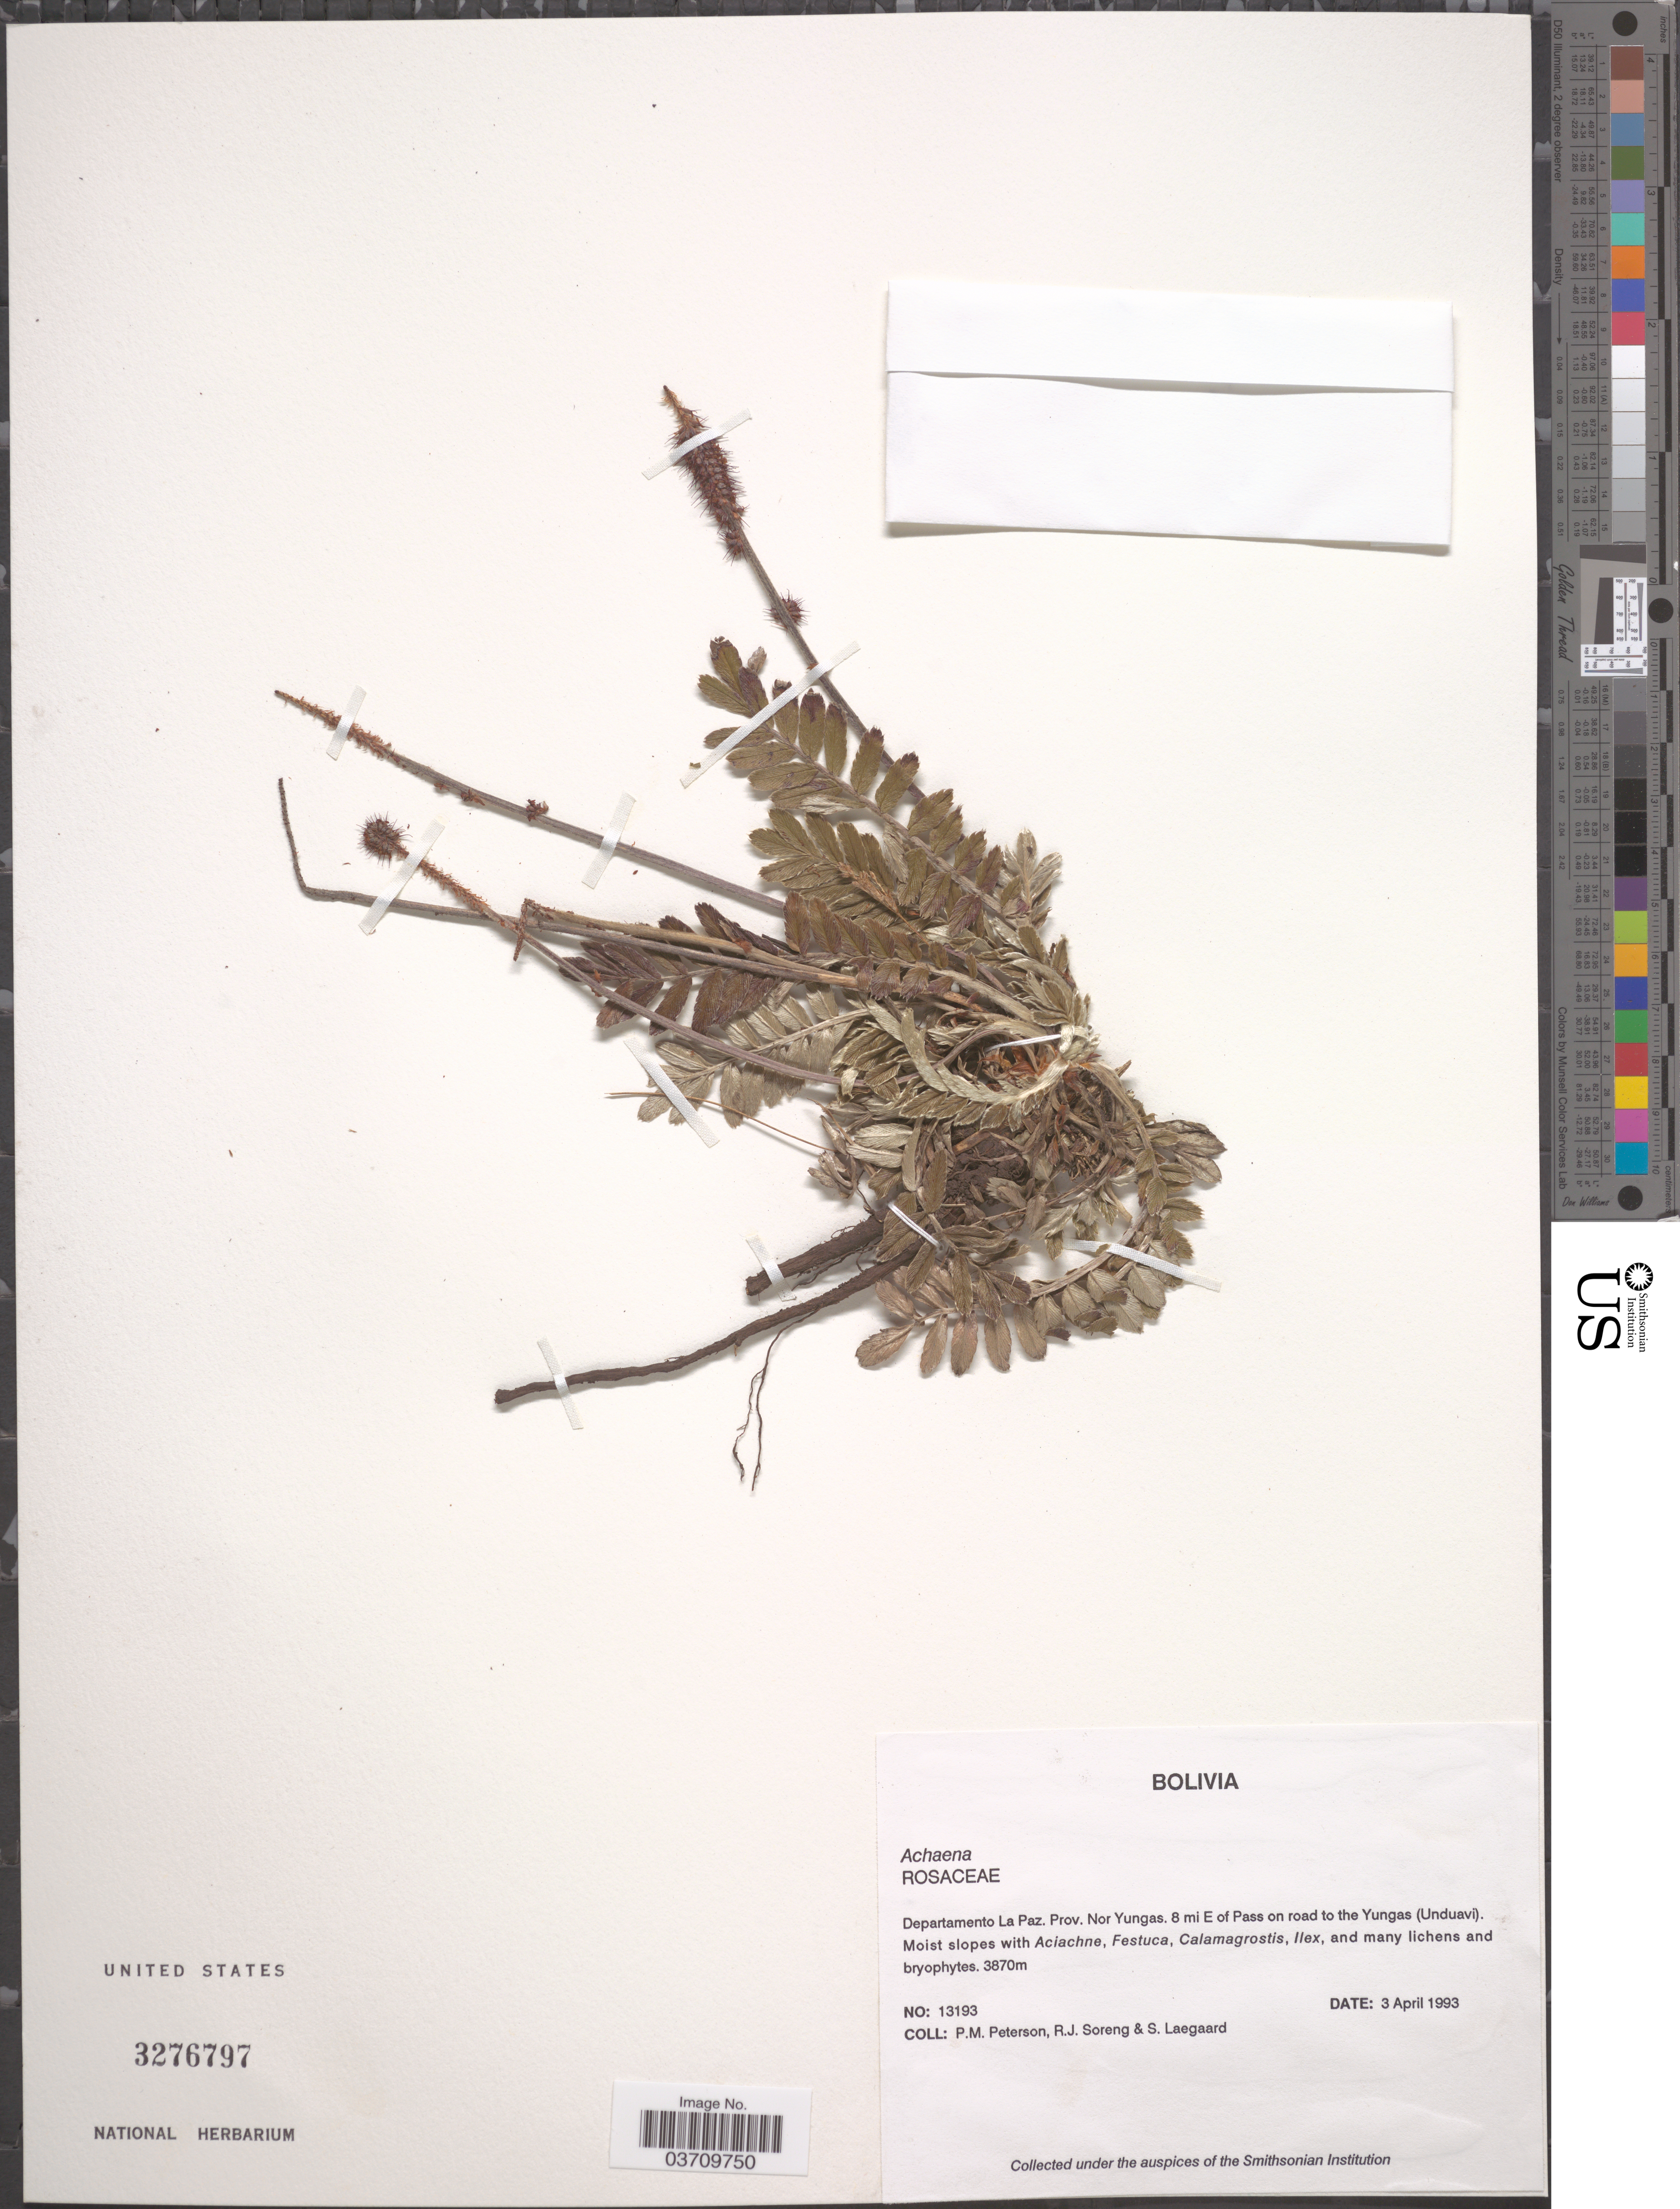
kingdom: Plantae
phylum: Tracheophyta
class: Magnoliopsida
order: Rosales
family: Rosaceae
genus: Acaena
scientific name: Acaena sp.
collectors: P. M. Peterson, R. J. Soreng & S. Lægaard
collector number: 13193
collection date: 1993-04-03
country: Bolivia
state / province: La Paz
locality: Departamento La Paz. Prov. Nor Yungas. 8 mi E of Pass on road to the Yungas (Unduavi).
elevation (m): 3870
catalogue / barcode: US 3276797